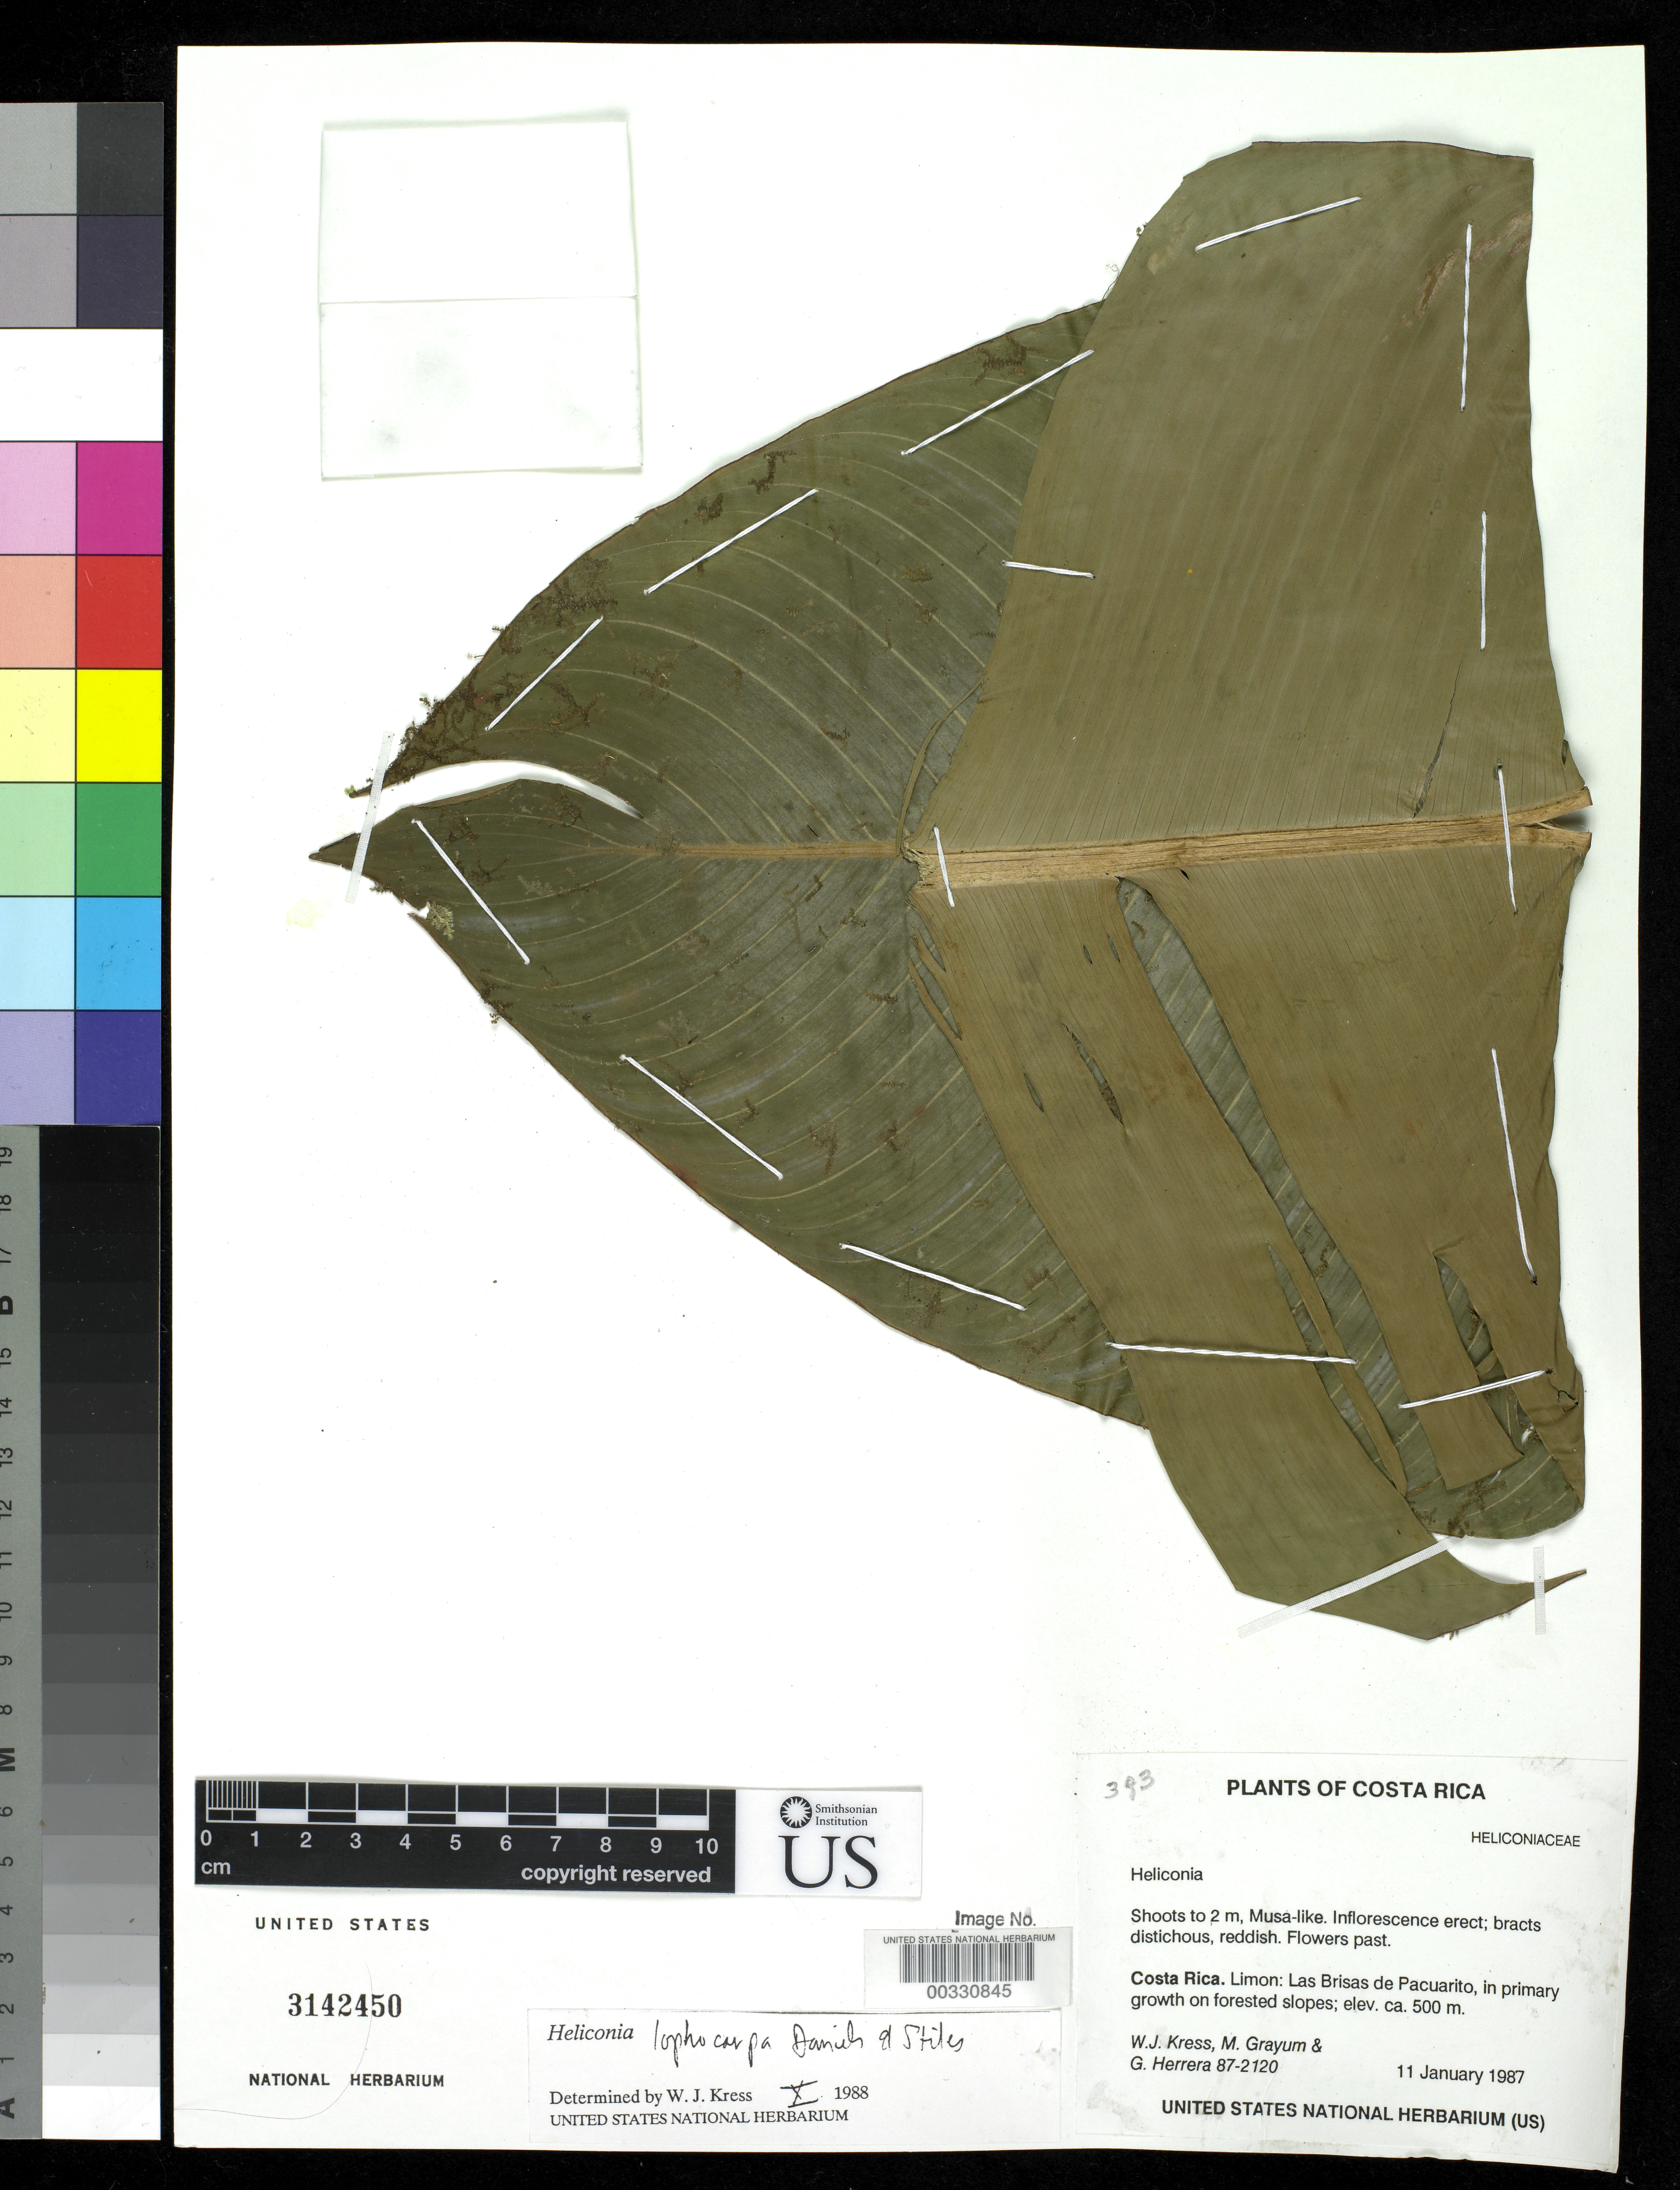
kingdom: Plantae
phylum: Tracheophyta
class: Liliopsida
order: Zingiberales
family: Heliconiaceae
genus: Heliconia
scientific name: Heliconia lophocarpa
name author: G.S. Daniels & F.G. Stiles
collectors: W. J. Kress, M. H. Grayum & G. Herrera Ch.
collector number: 87-2120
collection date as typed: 11 Jan 1987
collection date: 1987-01-11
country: Costa Rica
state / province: Limón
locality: Las brisas de pacuarito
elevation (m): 500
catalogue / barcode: US 3142450